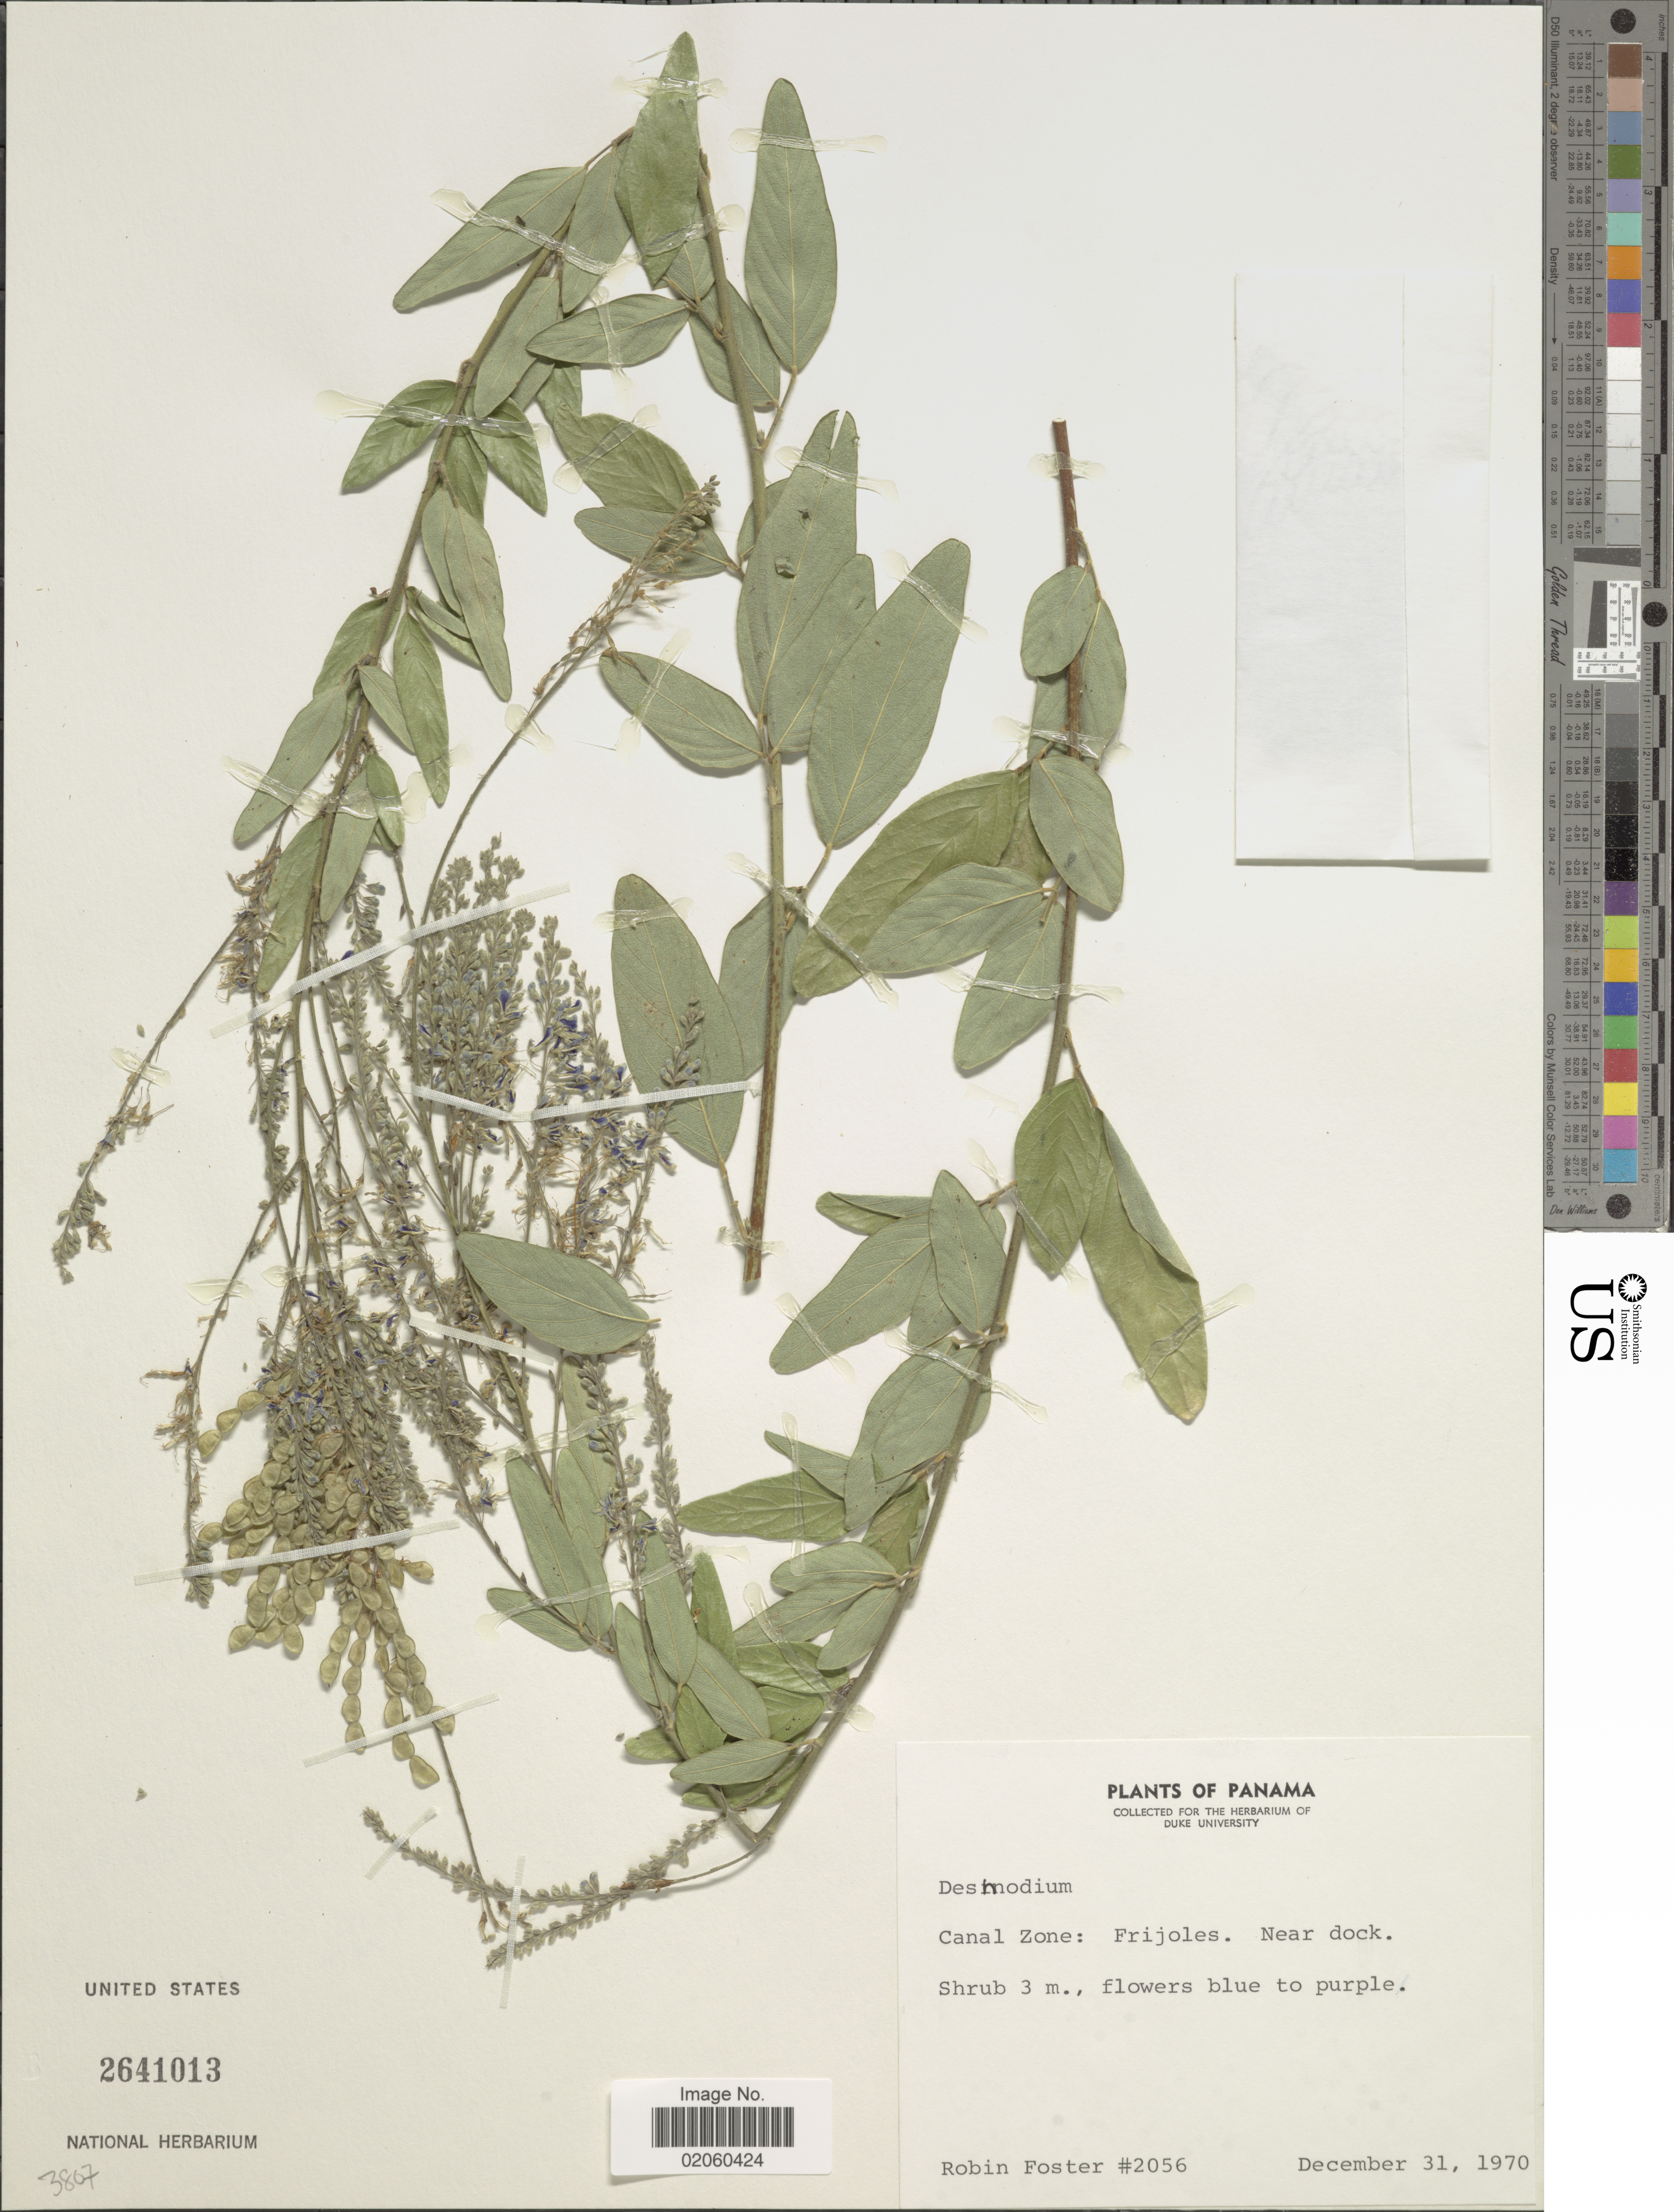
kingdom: Plantae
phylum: Tracheophyta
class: Magnoliopsida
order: Fabales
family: Fabaceae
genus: Desmodium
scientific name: Desmodium sp.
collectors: R. B. Foster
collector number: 2056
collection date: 1970-12-31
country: Panama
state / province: Colón / Panamá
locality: Canal Zone: Frijoles, Near dock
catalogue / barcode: US 2641013